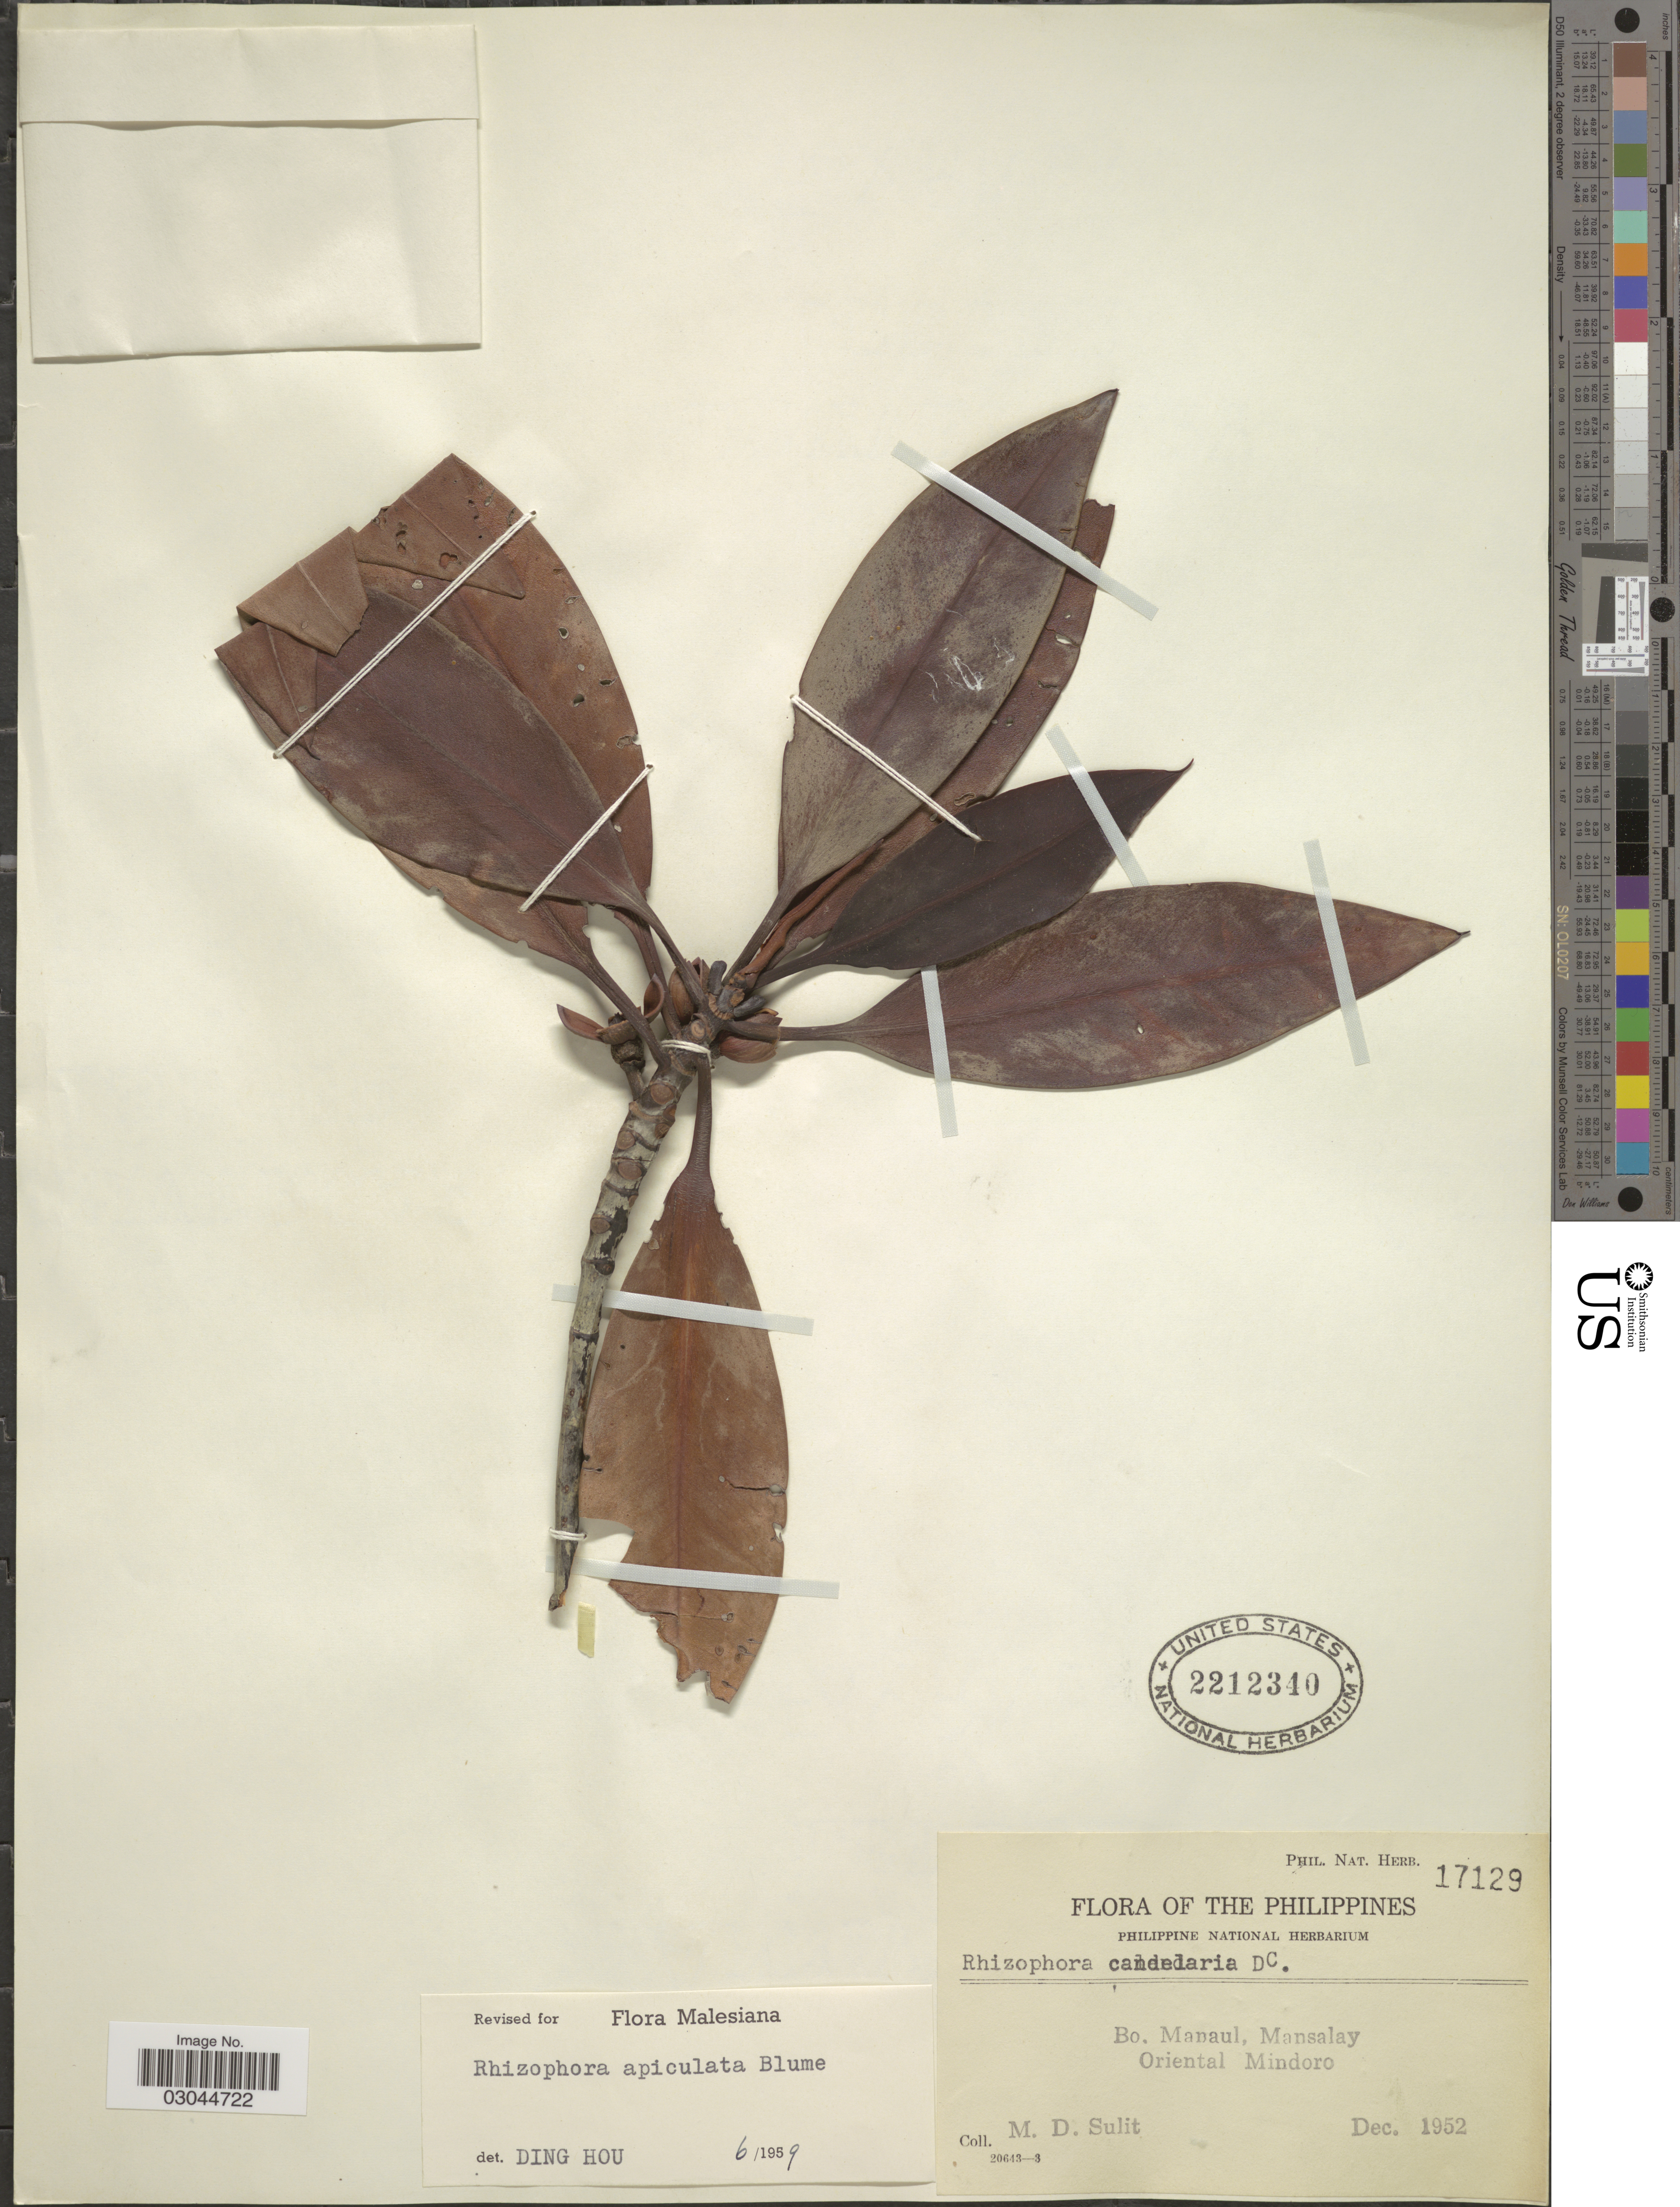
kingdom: Plantae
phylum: Tracheophyta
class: Magnoliopsida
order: Malpighiales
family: Rhizophoraceae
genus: Rhizophora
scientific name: Rhizophora apiculata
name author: Blume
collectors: M. Sulit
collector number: Phil. Nat. Herb. 17129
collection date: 1952-12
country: Philippines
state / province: Mimaropa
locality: Bo. Manaul, Mansalay Oriental Mindoro.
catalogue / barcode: US 2212340